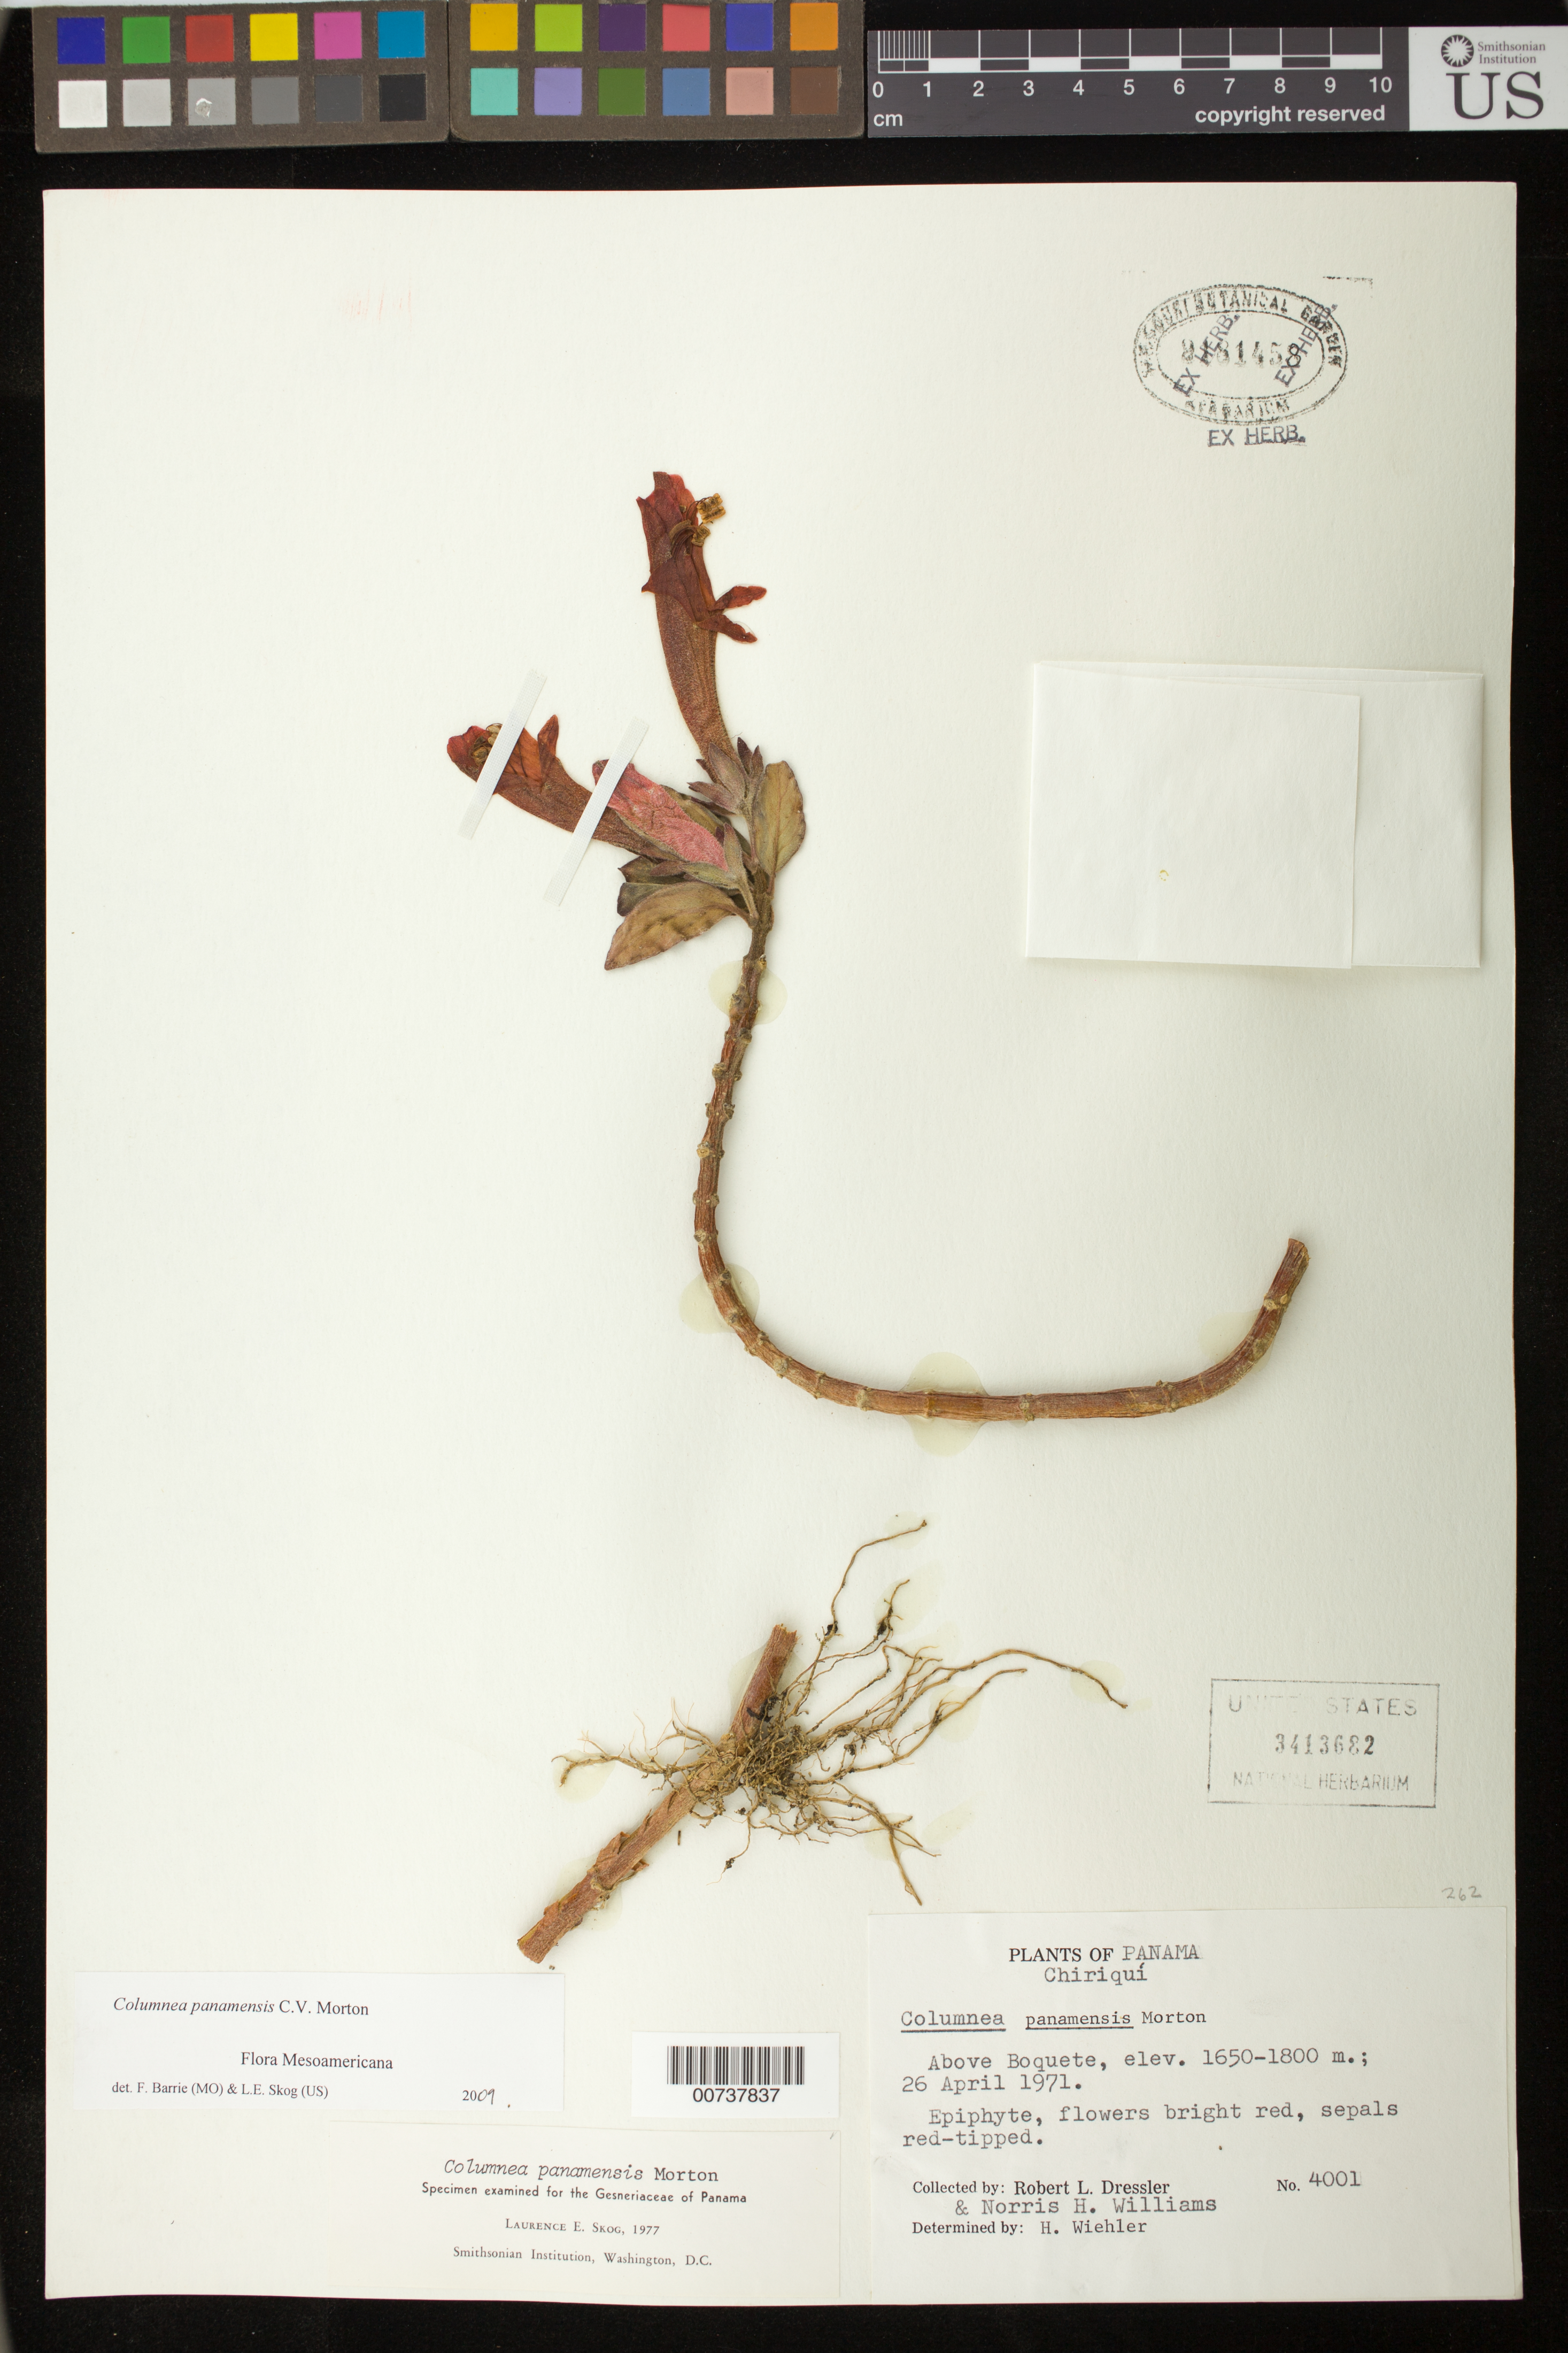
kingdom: Plantae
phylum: Tracheophyta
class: Magnoliopsida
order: Lamiales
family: Gesneriaceae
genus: Columnea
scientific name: Columnea panamensis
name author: C.V. Morton in Woodson & Seibert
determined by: Skog, Laurence E.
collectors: R. Dressler & N. H. Williams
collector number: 4001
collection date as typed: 26 Apr 1971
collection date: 1971-04-26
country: Panama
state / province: Chiriquí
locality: Above Boquete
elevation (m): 1650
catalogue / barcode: US 3413682